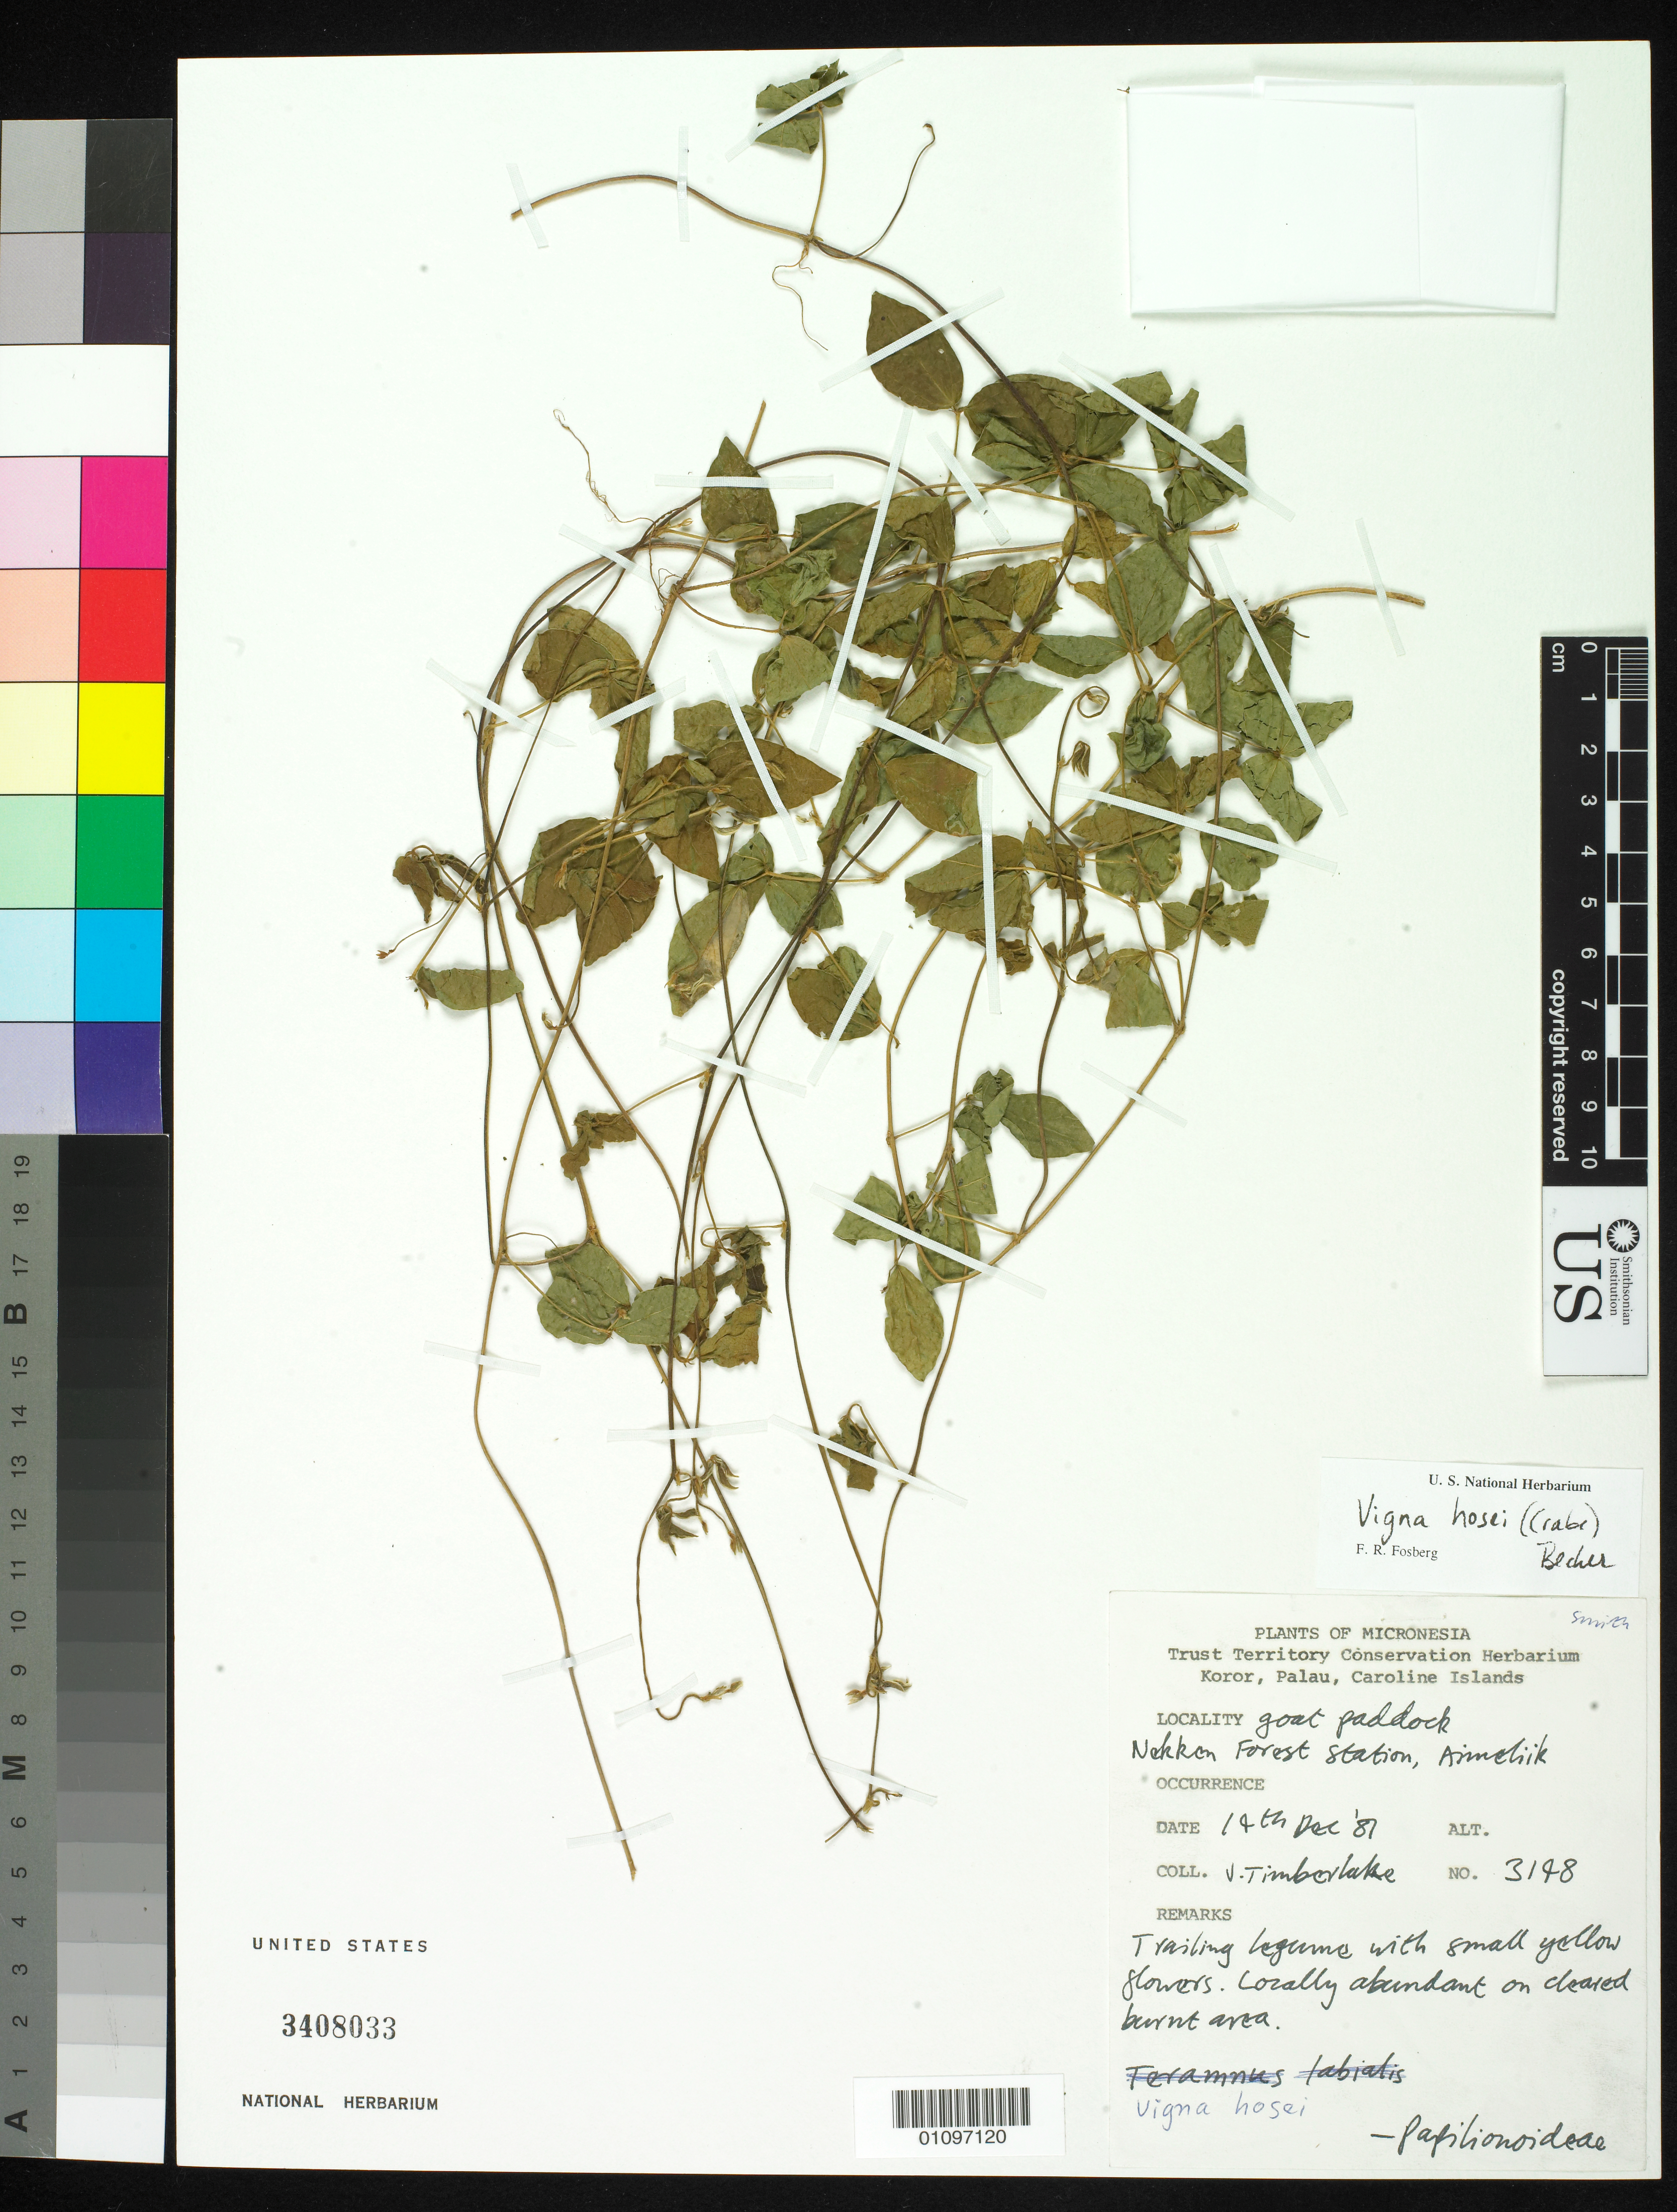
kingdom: Plantae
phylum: Tracheophyta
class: Magnoliopsida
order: Fabales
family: Fabaceae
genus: Vigna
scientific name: Vigna hosei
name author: (Craib) Backer ex K. Heyne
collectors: J. Timberlake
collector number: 3148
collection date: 1981-12-14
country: Palau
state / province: Aimeliik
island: Oreor [Koror]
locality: Nekken forest station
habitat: Cleared burnt area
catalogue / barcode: US 3408033